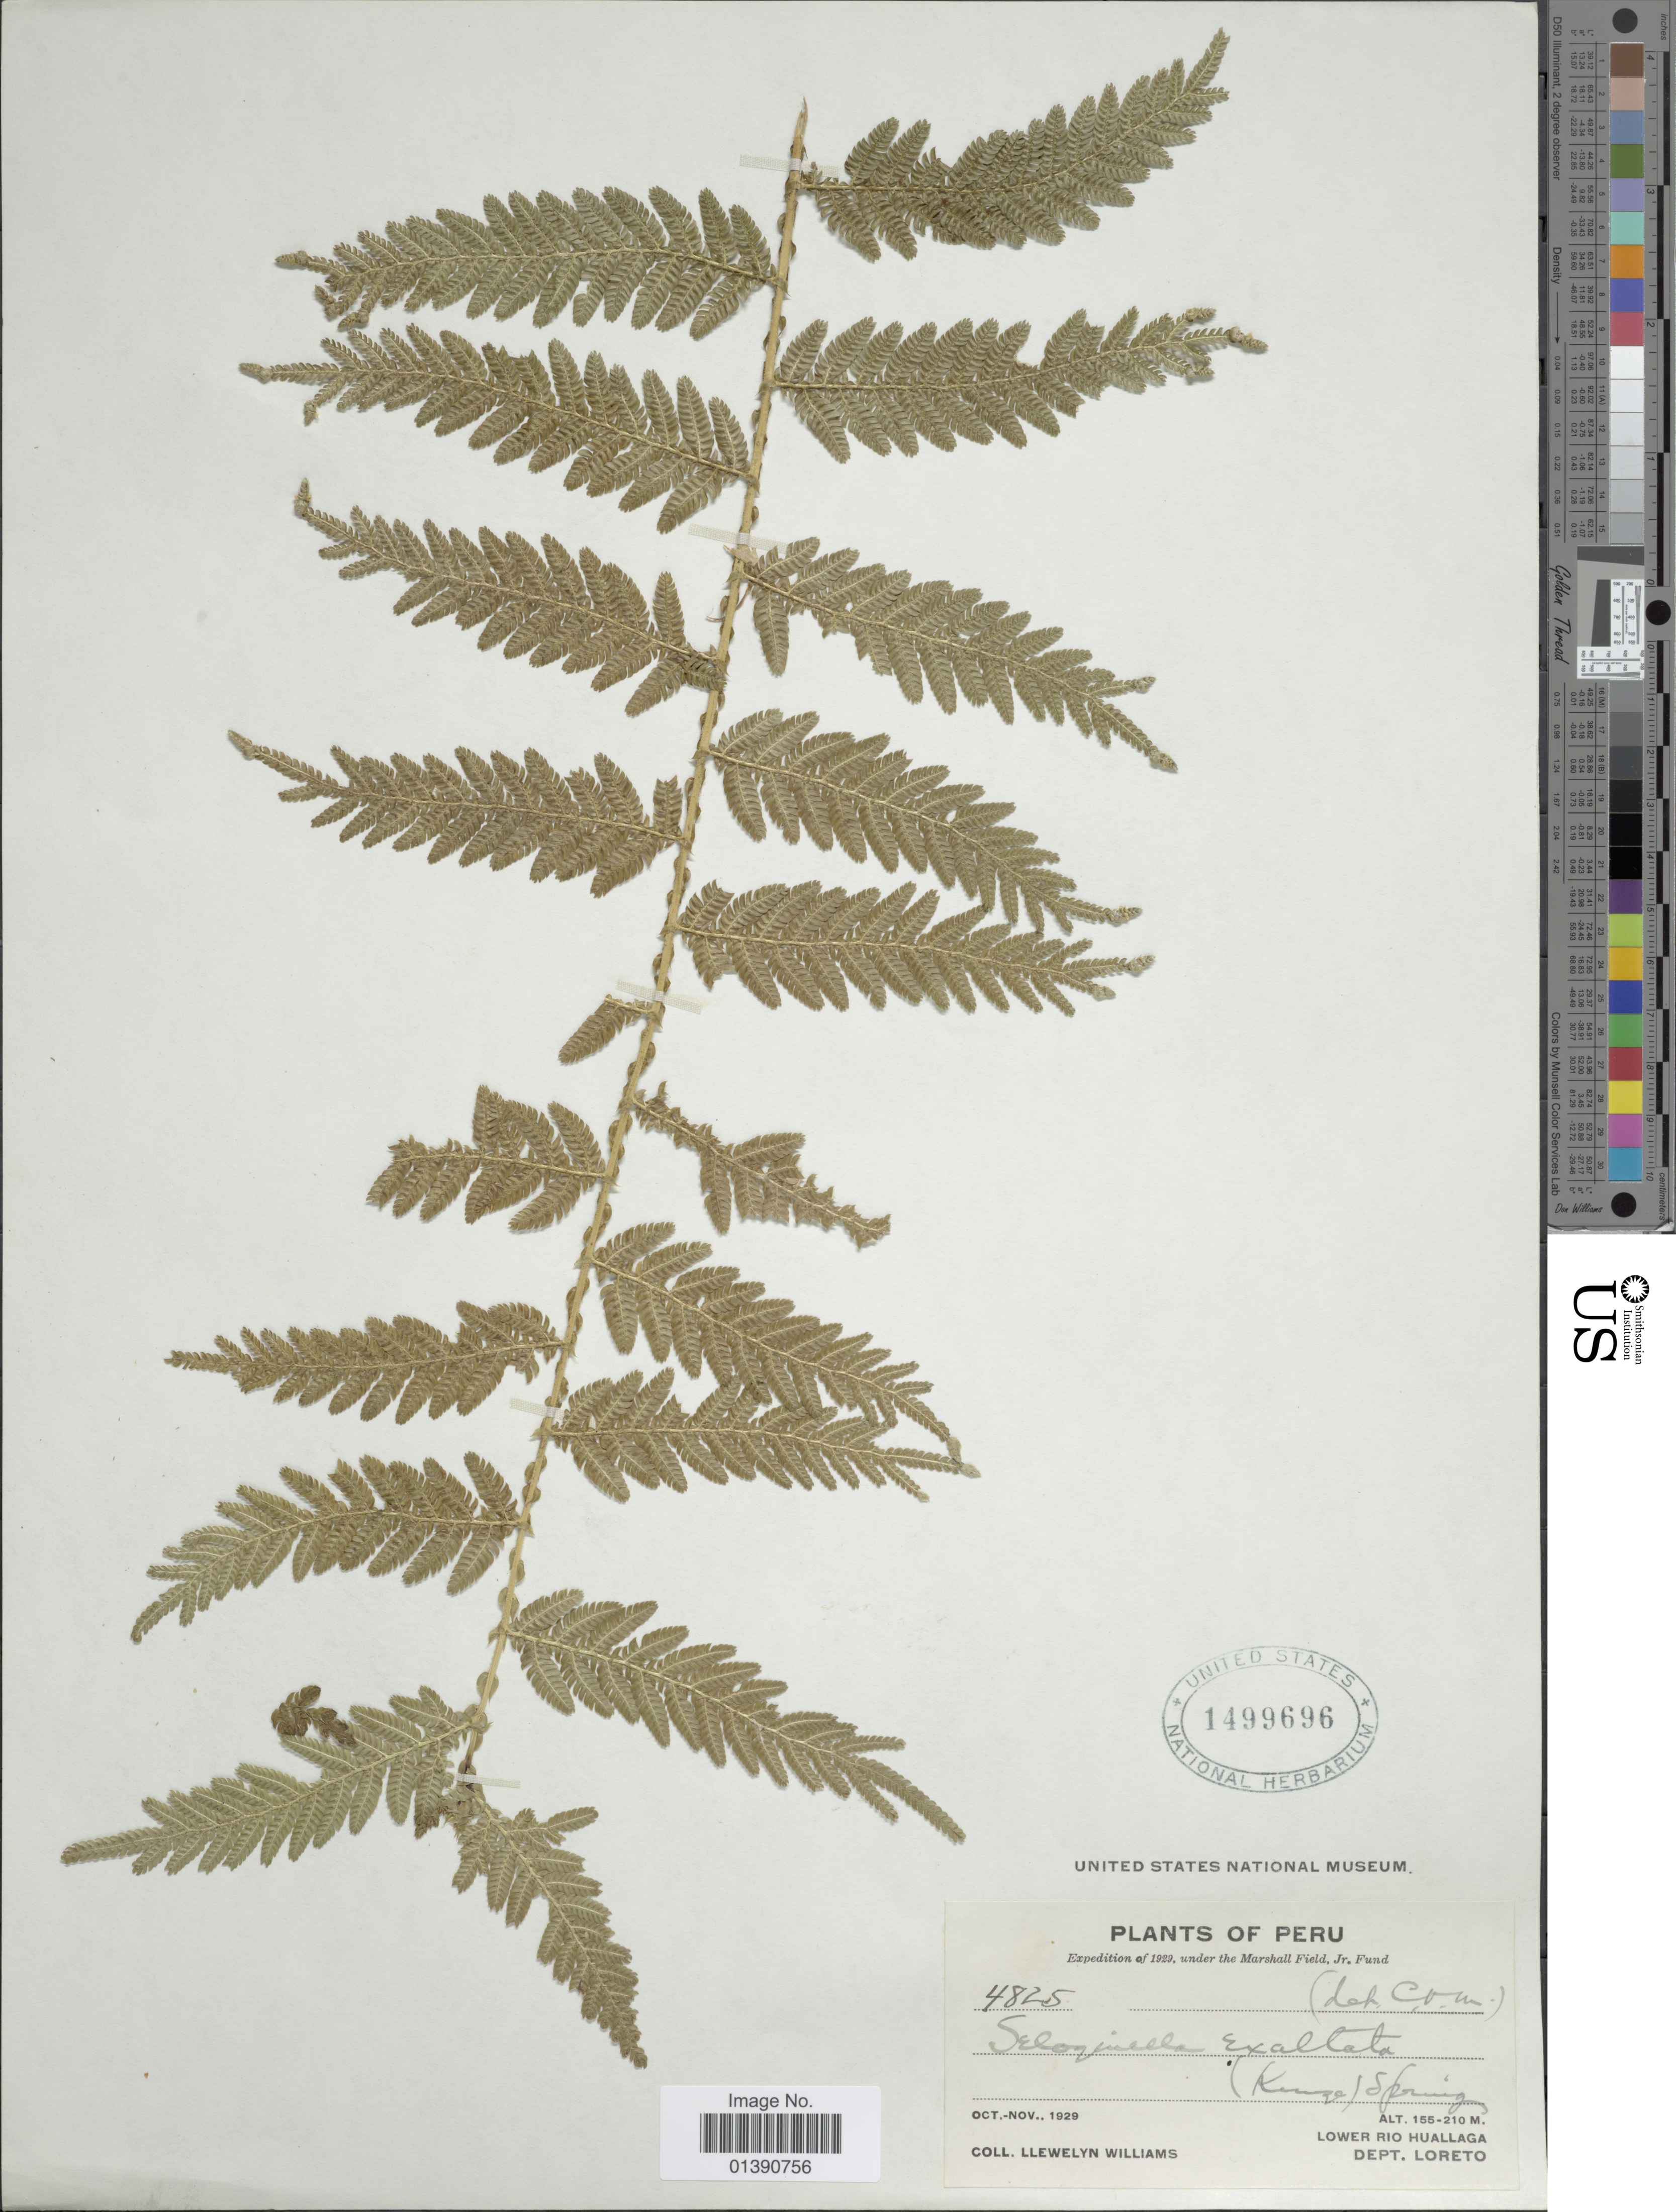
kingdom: Plantae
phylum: Tracheophyta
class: Lycopodiopsida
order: Selaginellales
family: Selaginellaceae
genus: Selaginella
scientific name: Selaginella exaltata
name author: (Kunze) Spring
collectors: Ll. Williams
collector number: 4825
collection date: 1929-10/1929-11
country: Peru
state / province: Loreto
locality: Lower Rio Huallaga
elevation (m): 155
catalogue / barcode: US 1499696